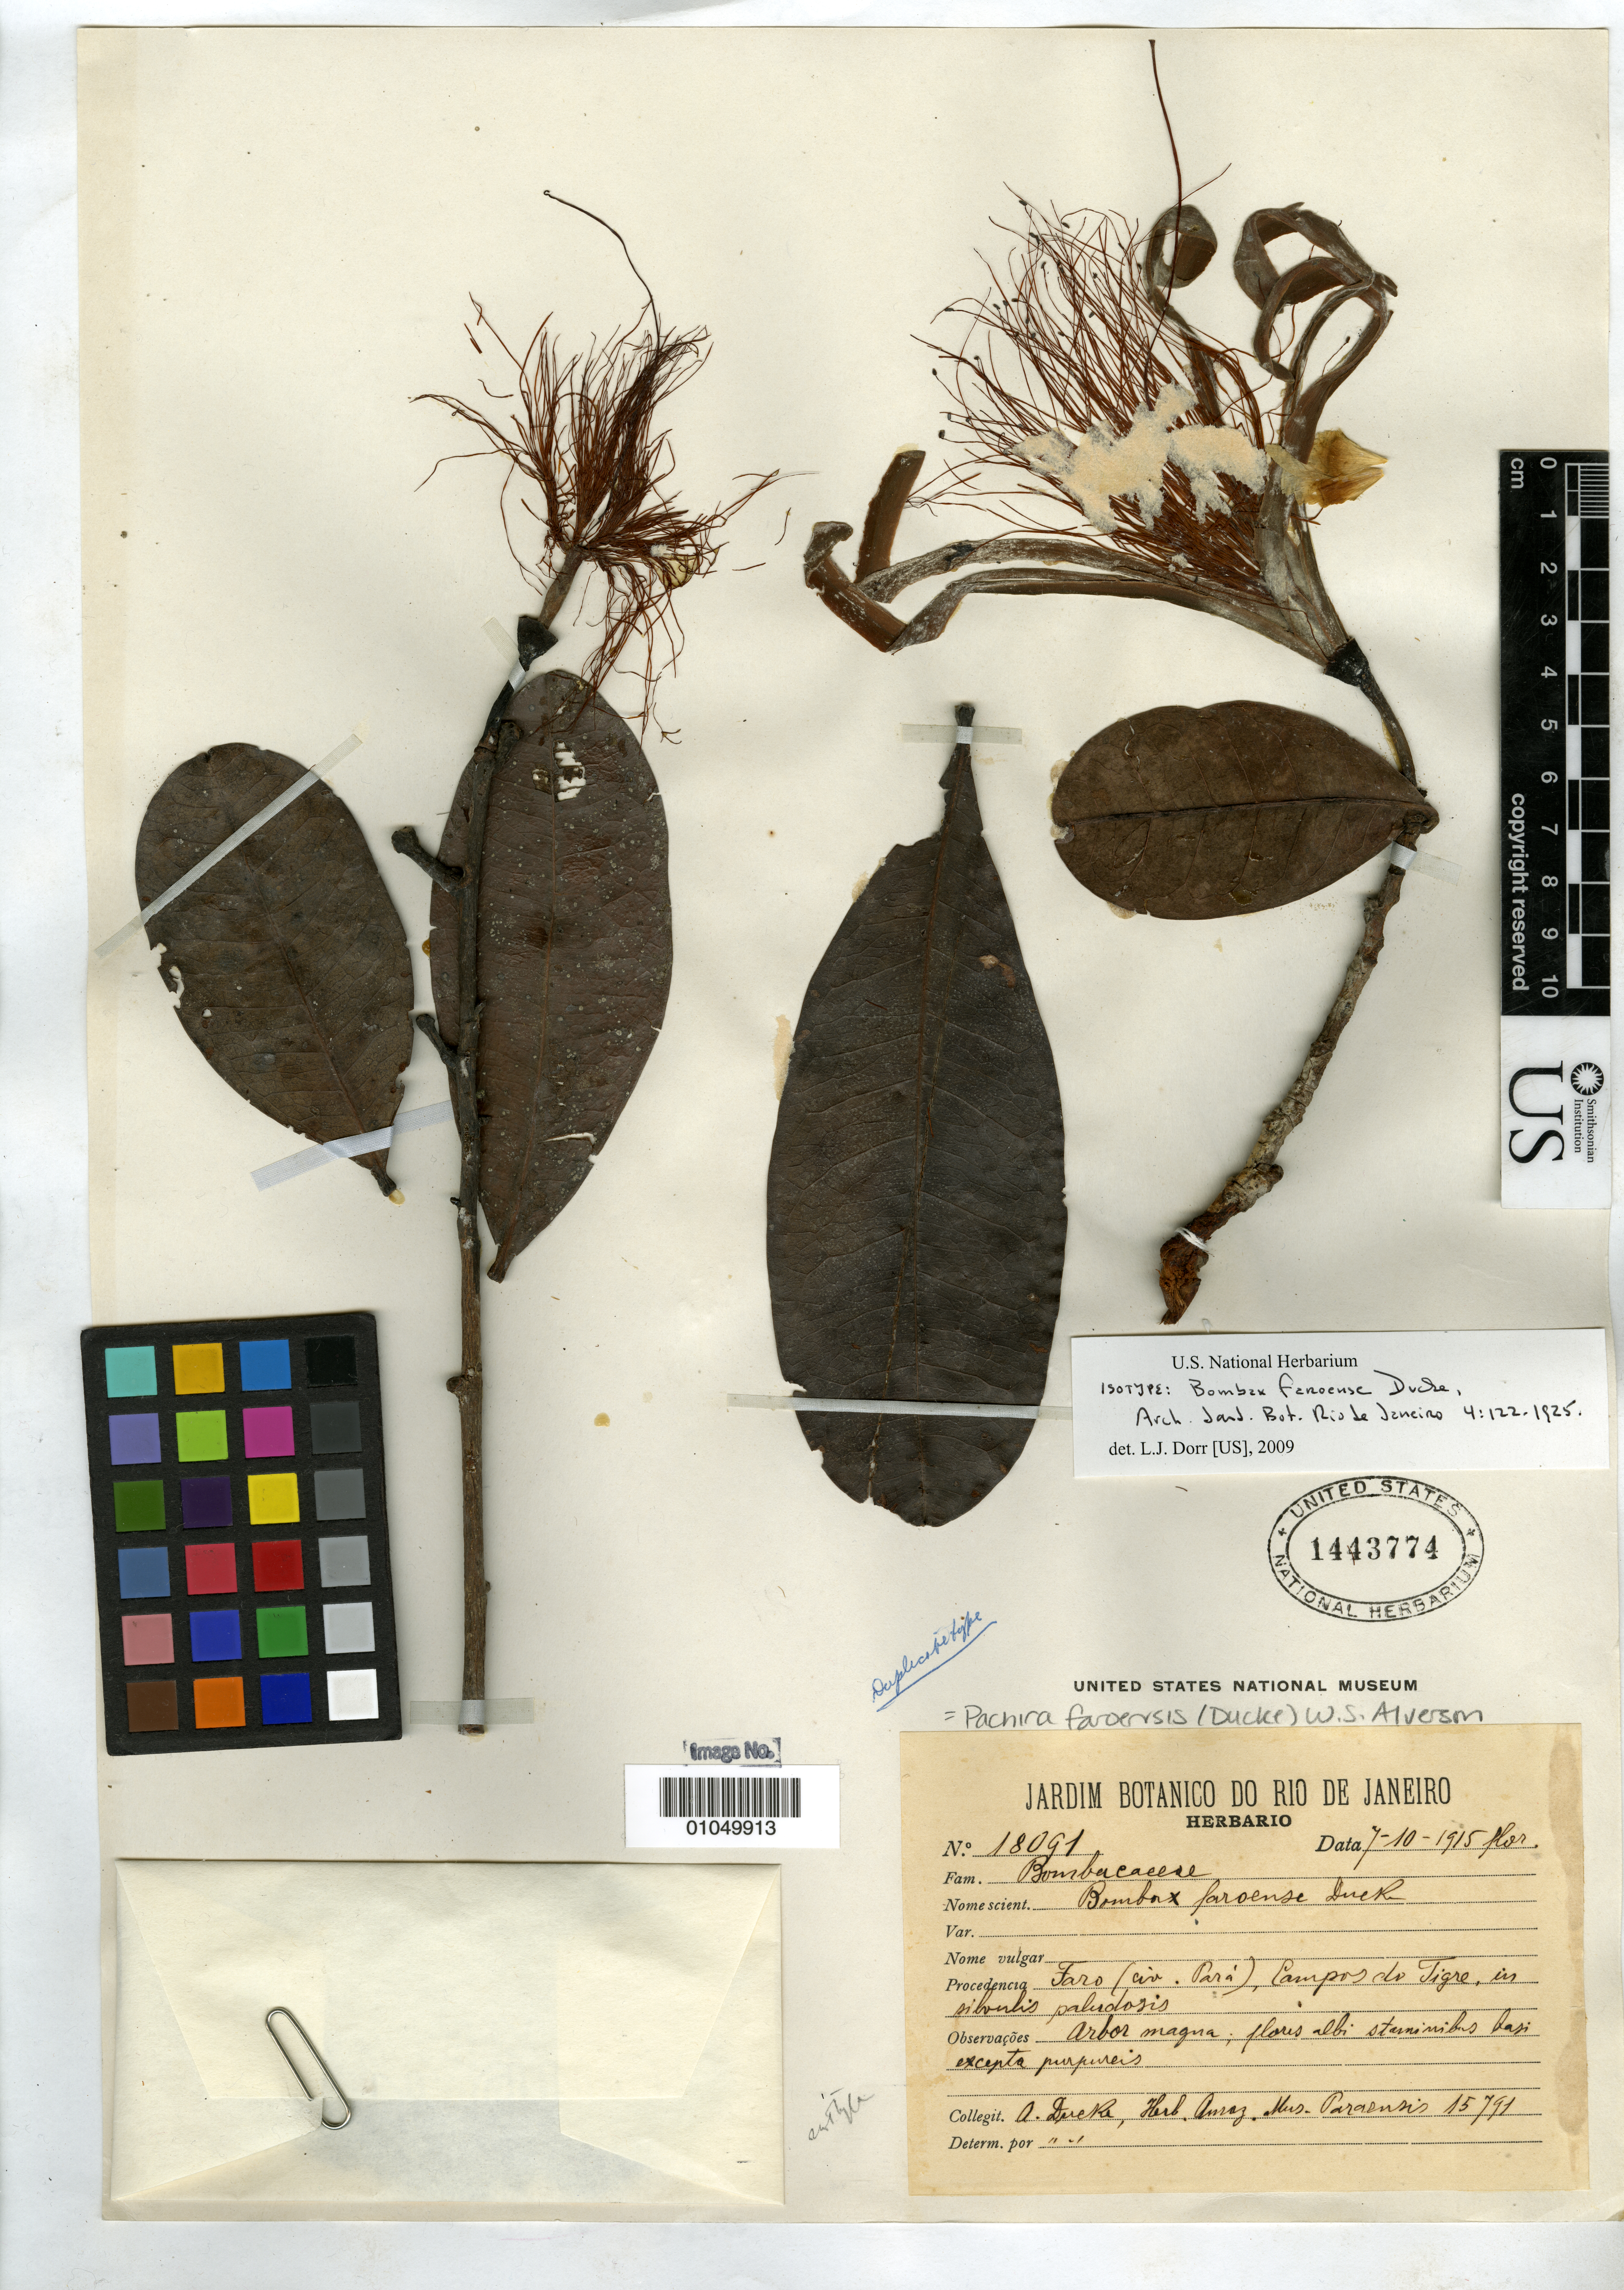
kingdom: Plantae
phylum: Tracheophyta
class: Magnoliopsida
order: Malvales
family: Malvaceae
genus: Bombax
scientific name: Bombax faroense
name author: Ducke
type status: Isosyntype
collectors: A. Ducke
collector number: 15791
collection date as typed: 10 Jul 1915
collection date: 1915-07-10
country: Brazil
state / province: Pará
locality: Faro (civ. Pará), Campos do Tigre.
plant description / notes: One of two collections cited in protologue ("7-10-1915 florifera, januario 1916 fructibus maturis"). Not effectively lectotypified by Robyns (1963) or Alverson (1994), neither of whom designates one of these two elements as the type.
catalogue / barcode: US 1443774